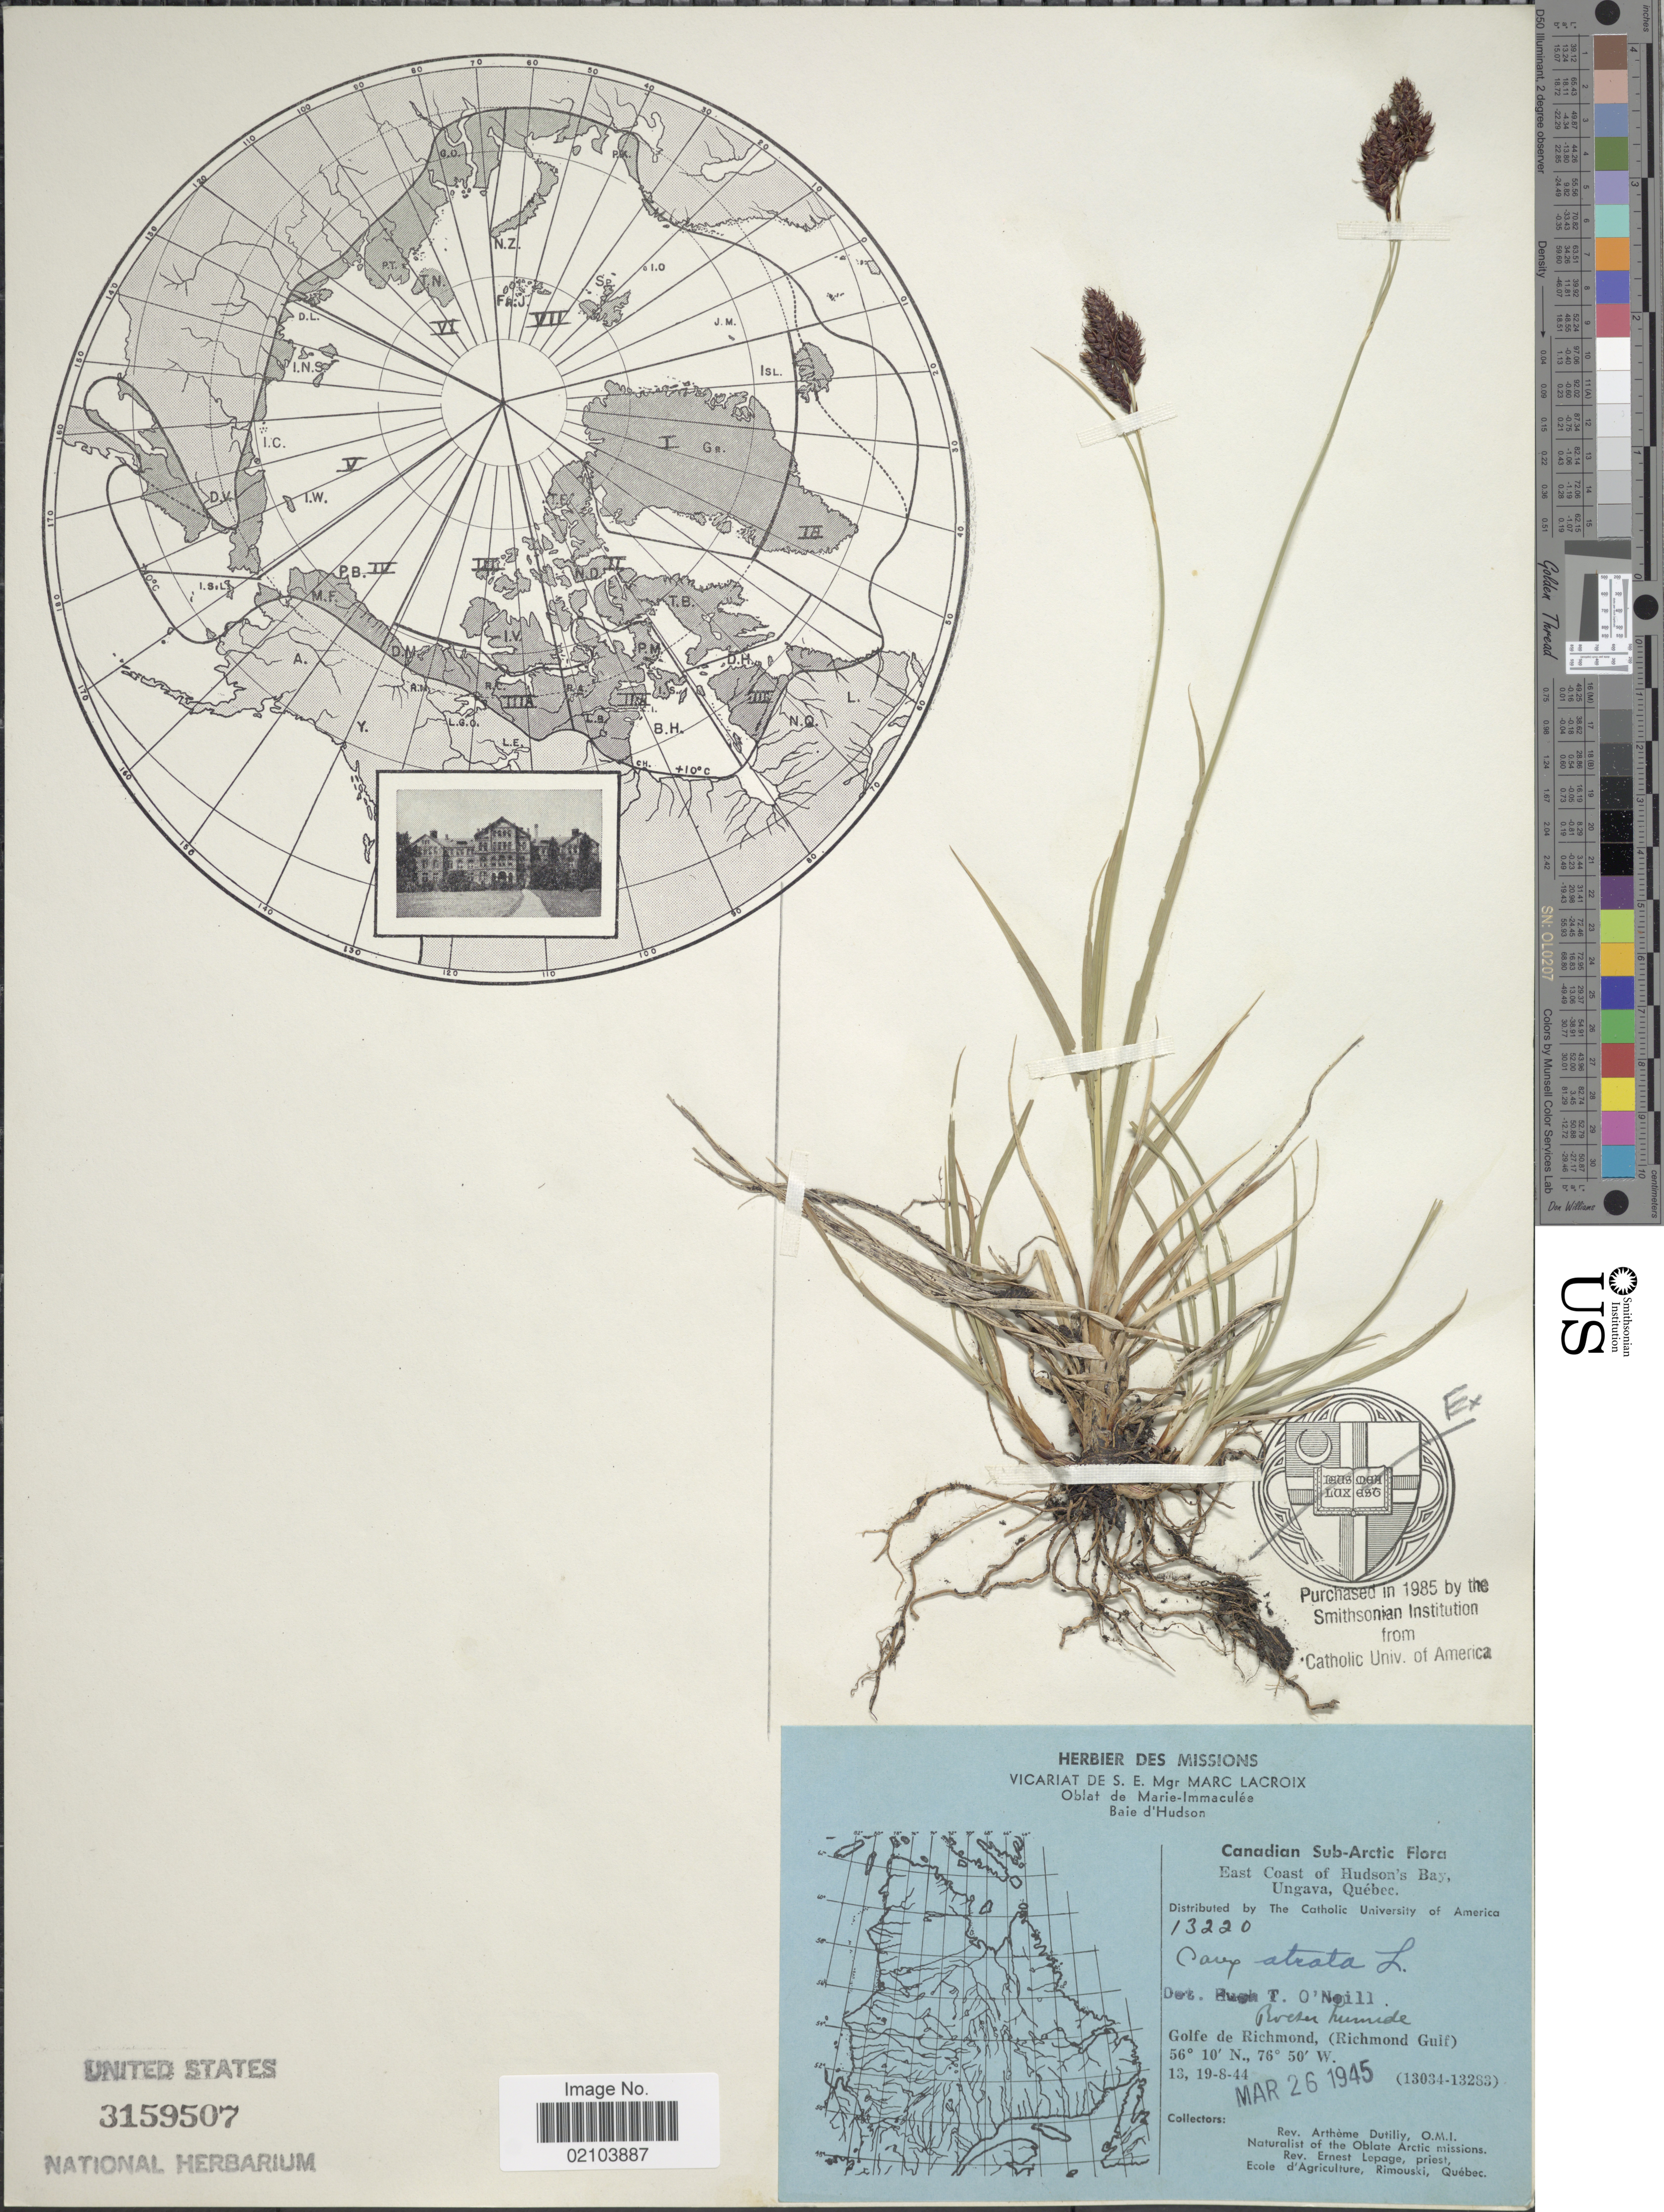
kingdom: Plantae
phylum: Tracheophyta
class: Liliopsida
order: Poales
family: Cyperaceae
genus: Carex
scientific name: Carex atrata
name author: L.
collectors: A. Dutilly & E. Lepage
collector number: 13220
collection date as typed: Transcribed d/m/y: 13/8/44 to 19/8/44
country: Canada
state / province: Quebec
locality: Canadian Sub-Arctic. East Coast of Hudson's Bay, Ungava. Golfe de Richmond, (Richmond Gulf)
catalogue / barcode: US 3159507